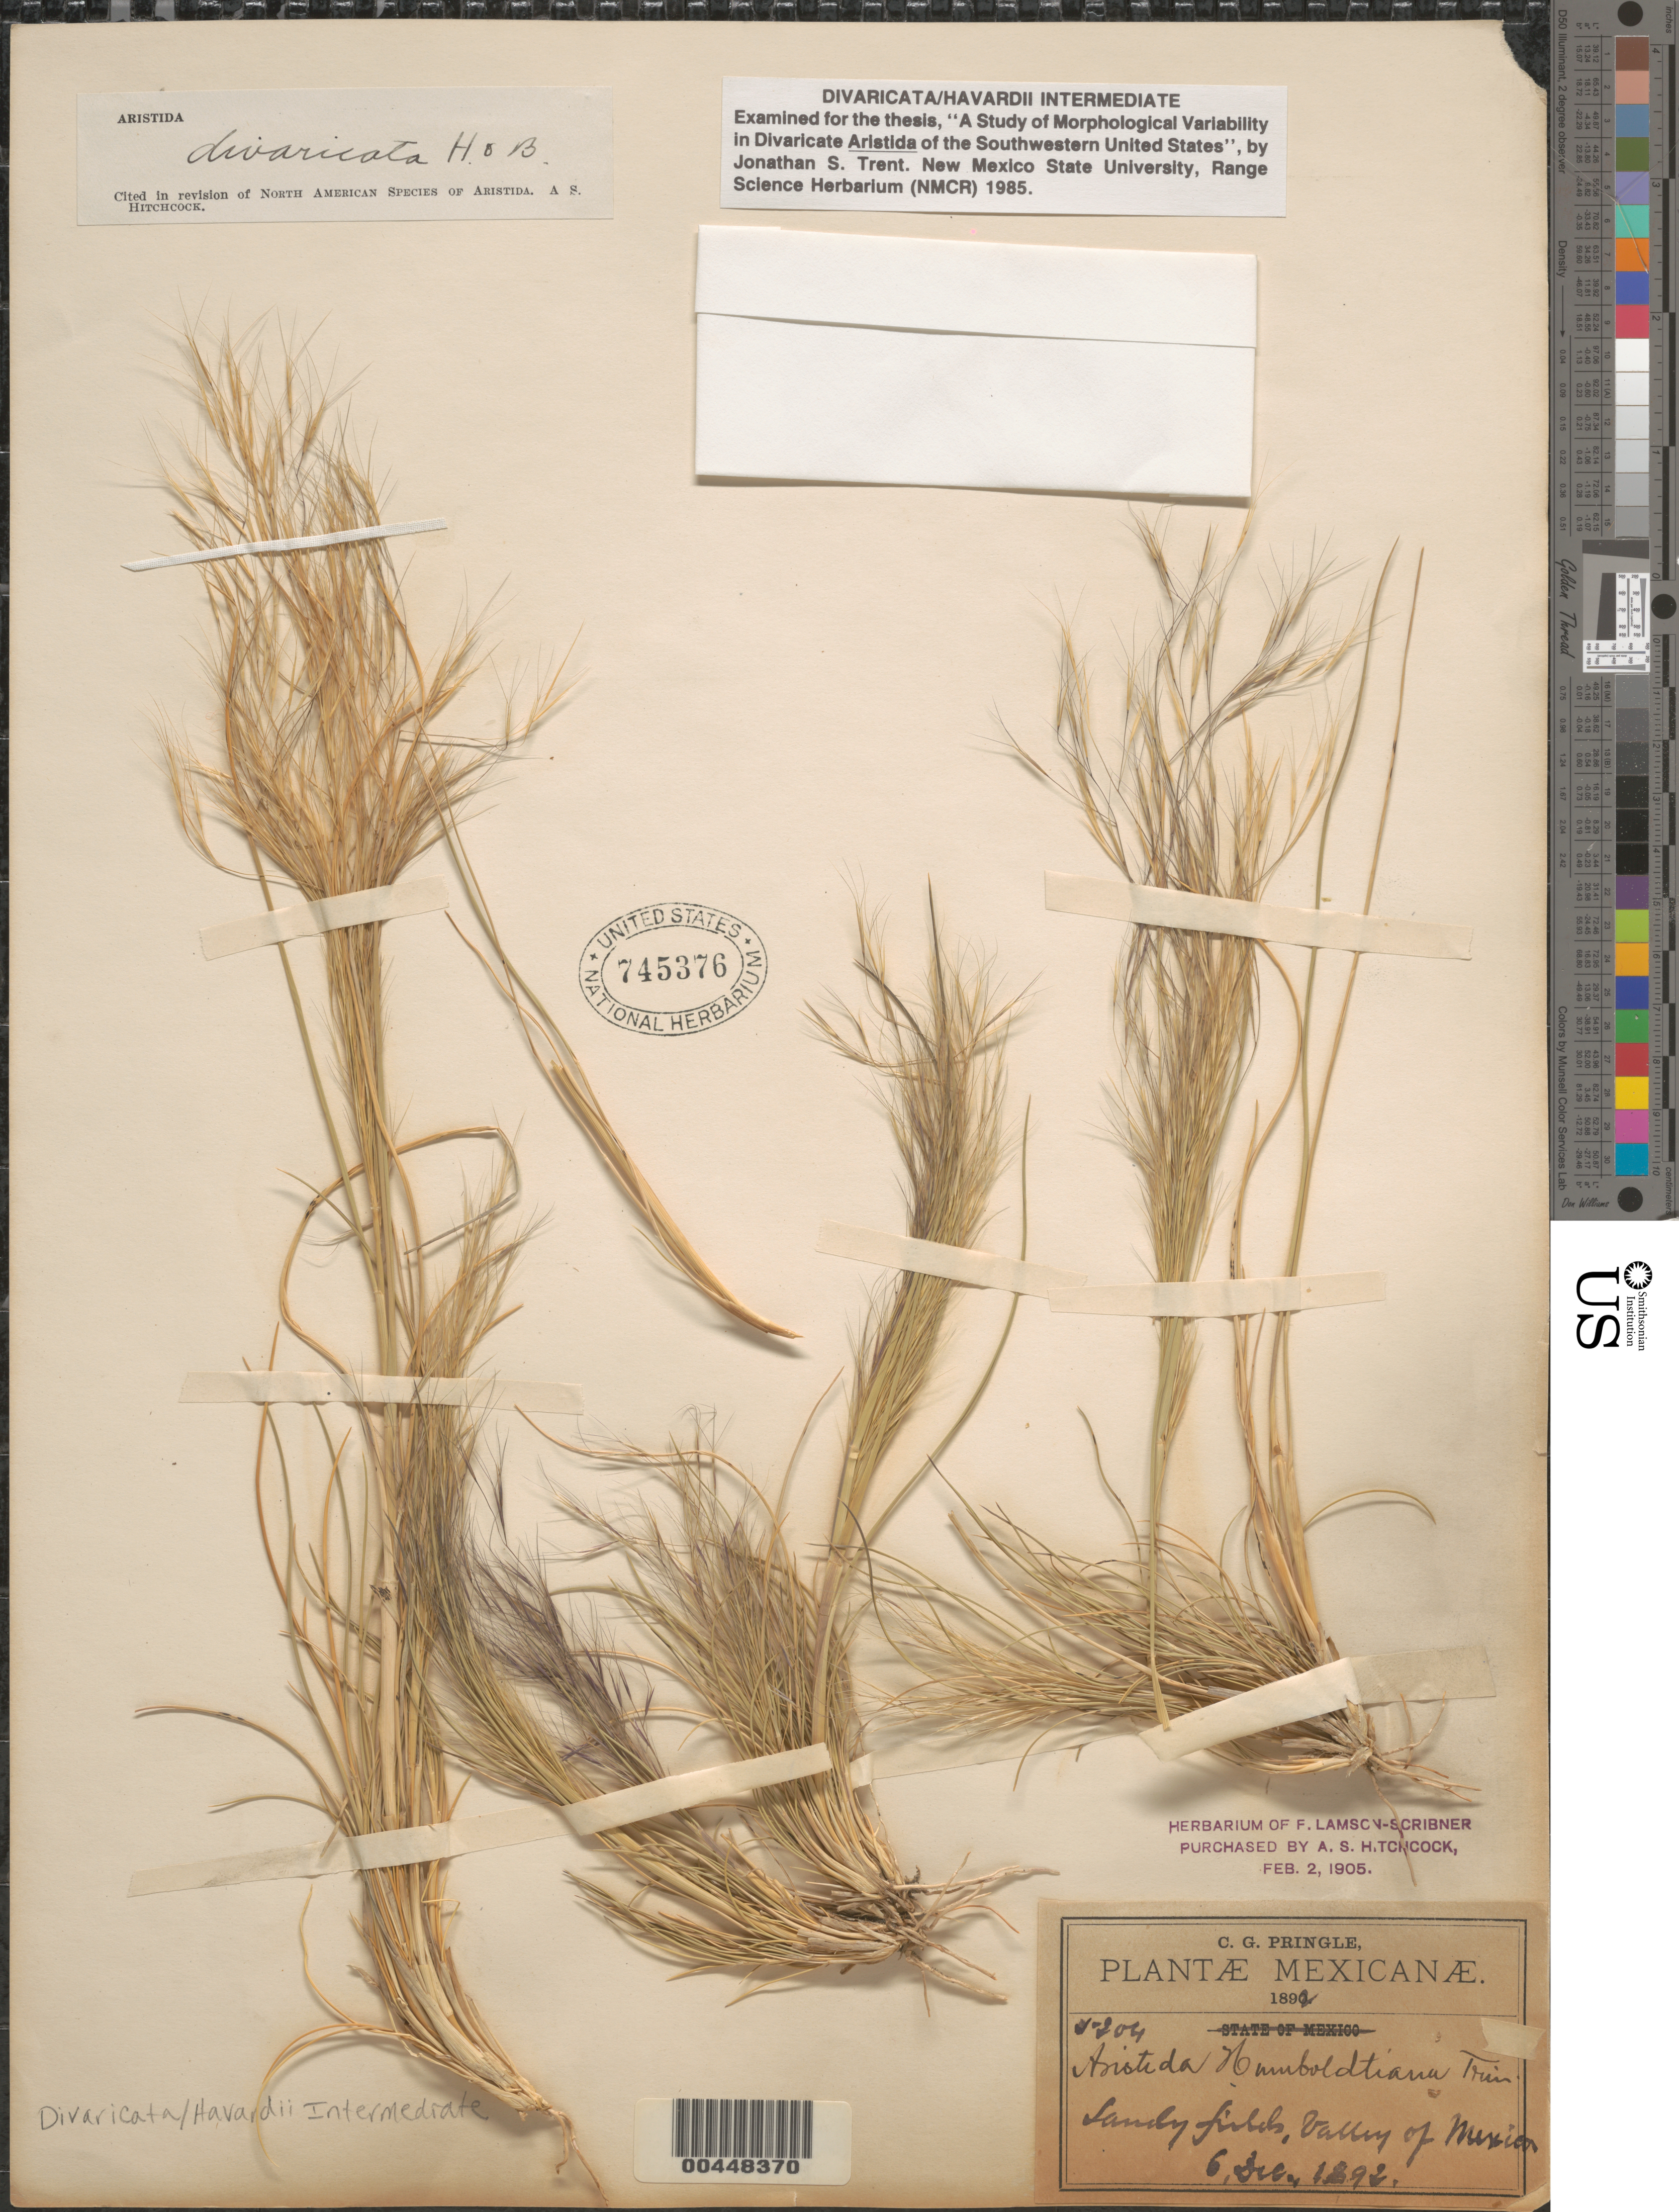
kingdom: Plantae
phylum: Tracheophyta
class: Liliopsida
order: Poales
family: Poaceae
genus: Aristida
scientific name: Aristida divaricata/havardii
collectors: C. G. Pringle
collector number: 5204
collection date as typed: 6 Dec 1892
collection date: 1892-12-06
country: Mexico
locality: Valley of Mexico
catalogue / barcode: US 745376